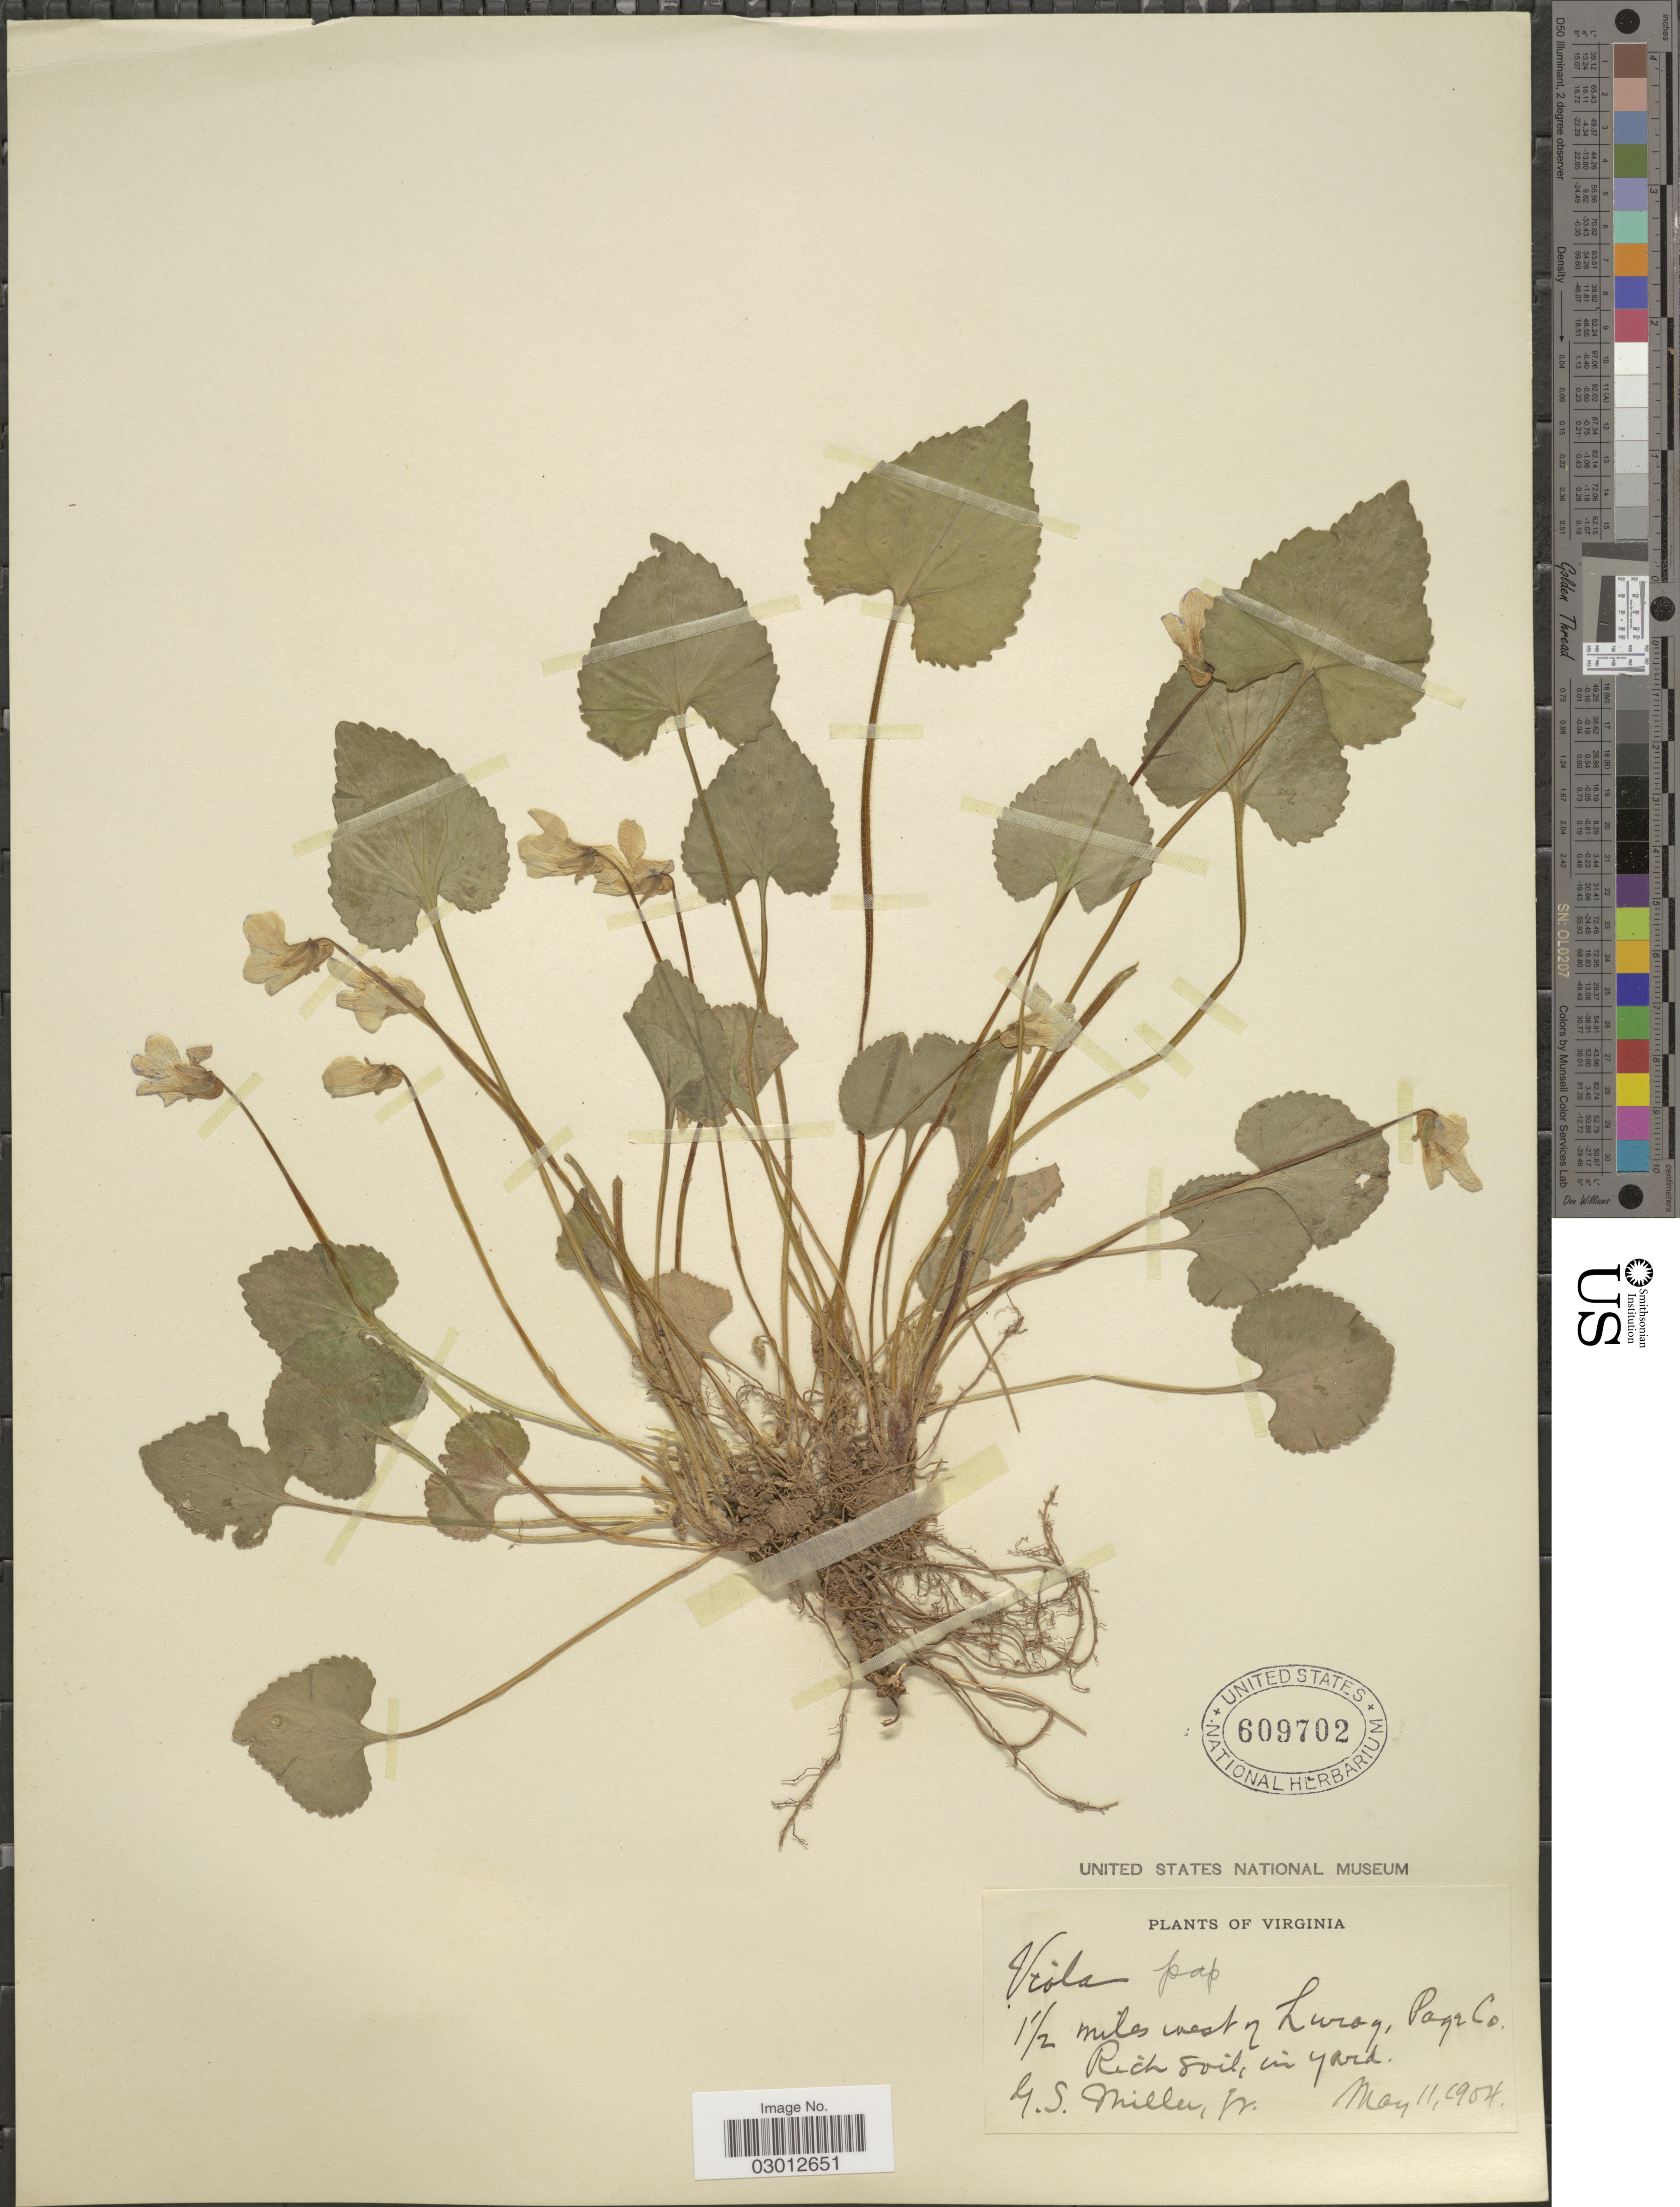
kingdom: Plantae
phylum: Tracheophyta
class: Magnoliopsida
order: Malpighiales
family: Violaceae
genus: Viola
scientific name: Viola papilionacea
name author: Pursh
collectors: G. S. Miller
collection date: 1904-05-11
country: United States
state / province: Virginia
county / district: Page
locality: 1½ miles W of Luray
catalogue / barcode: US 609702